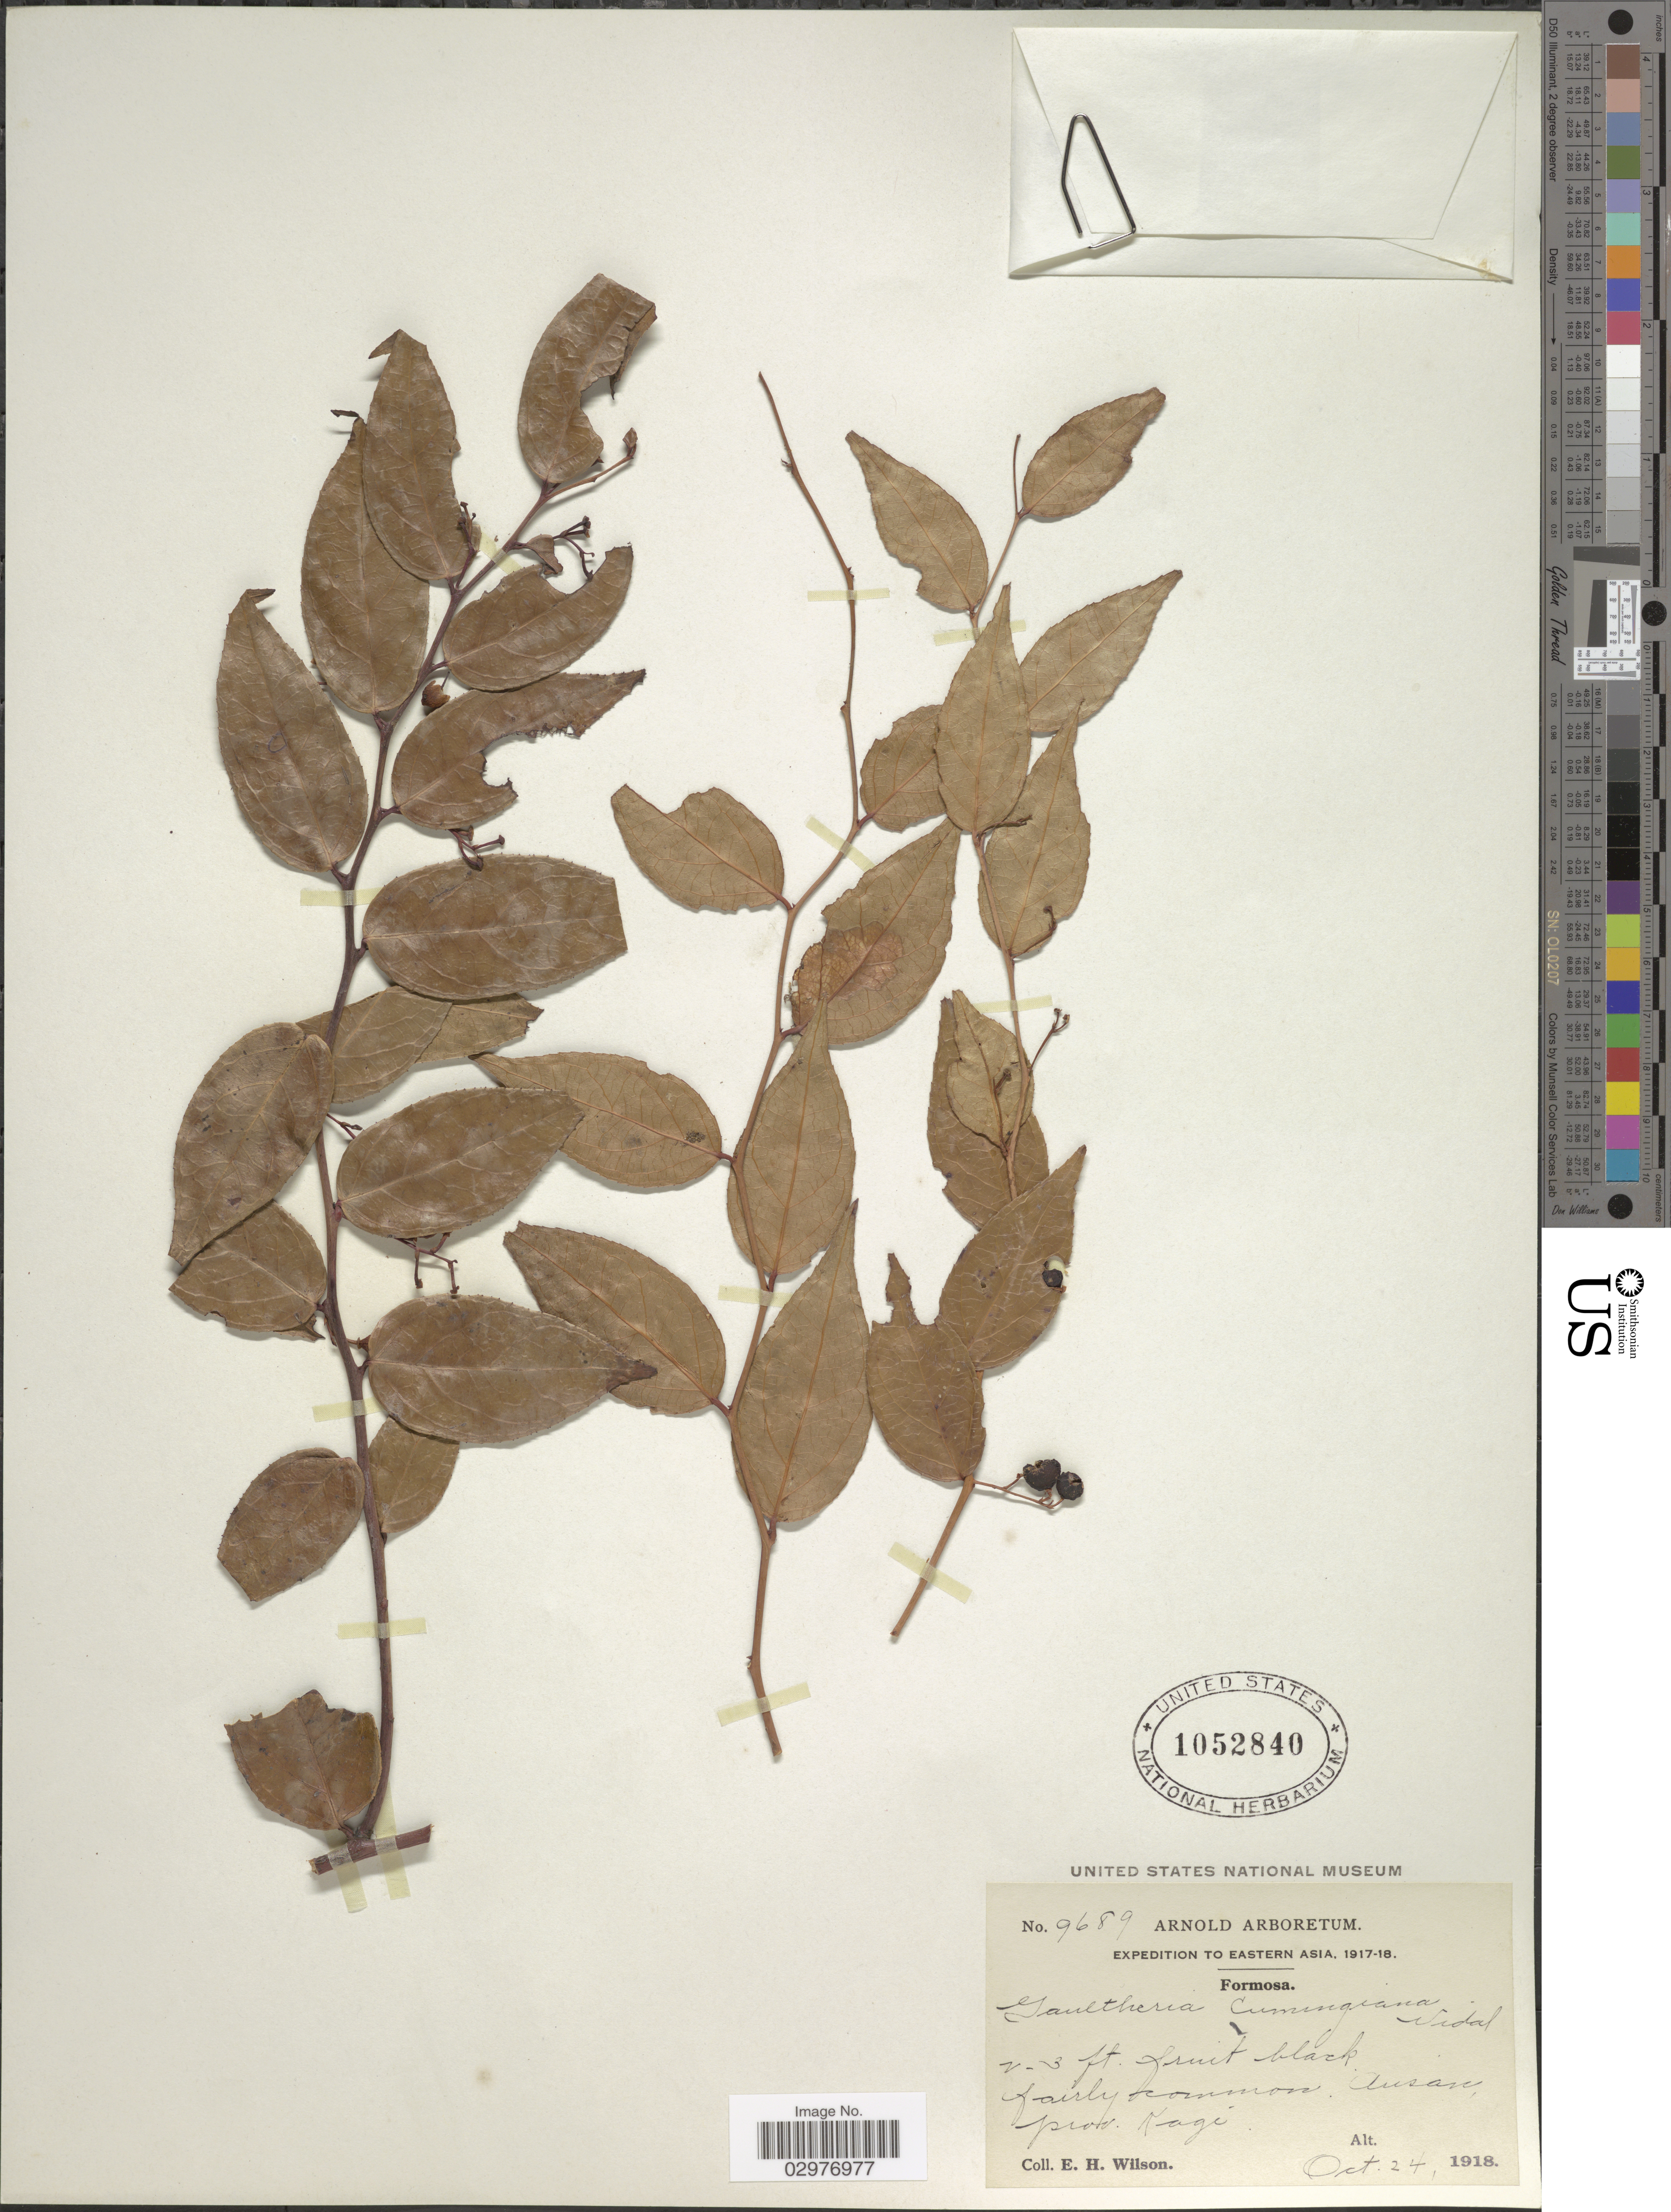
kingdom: Plantae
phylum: Tracheophyta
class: Magnoliopsida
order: Ericales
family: Ericaceae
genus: Gaultheria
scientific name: Gaultheria cumingiana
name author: S. Vidal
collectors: E. Wilson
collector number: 9689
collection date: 1918-10-24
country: Taiwan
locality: Eastern Asia. Formosa. Ausan. Prov. Kagé.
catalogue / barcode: US 1052840